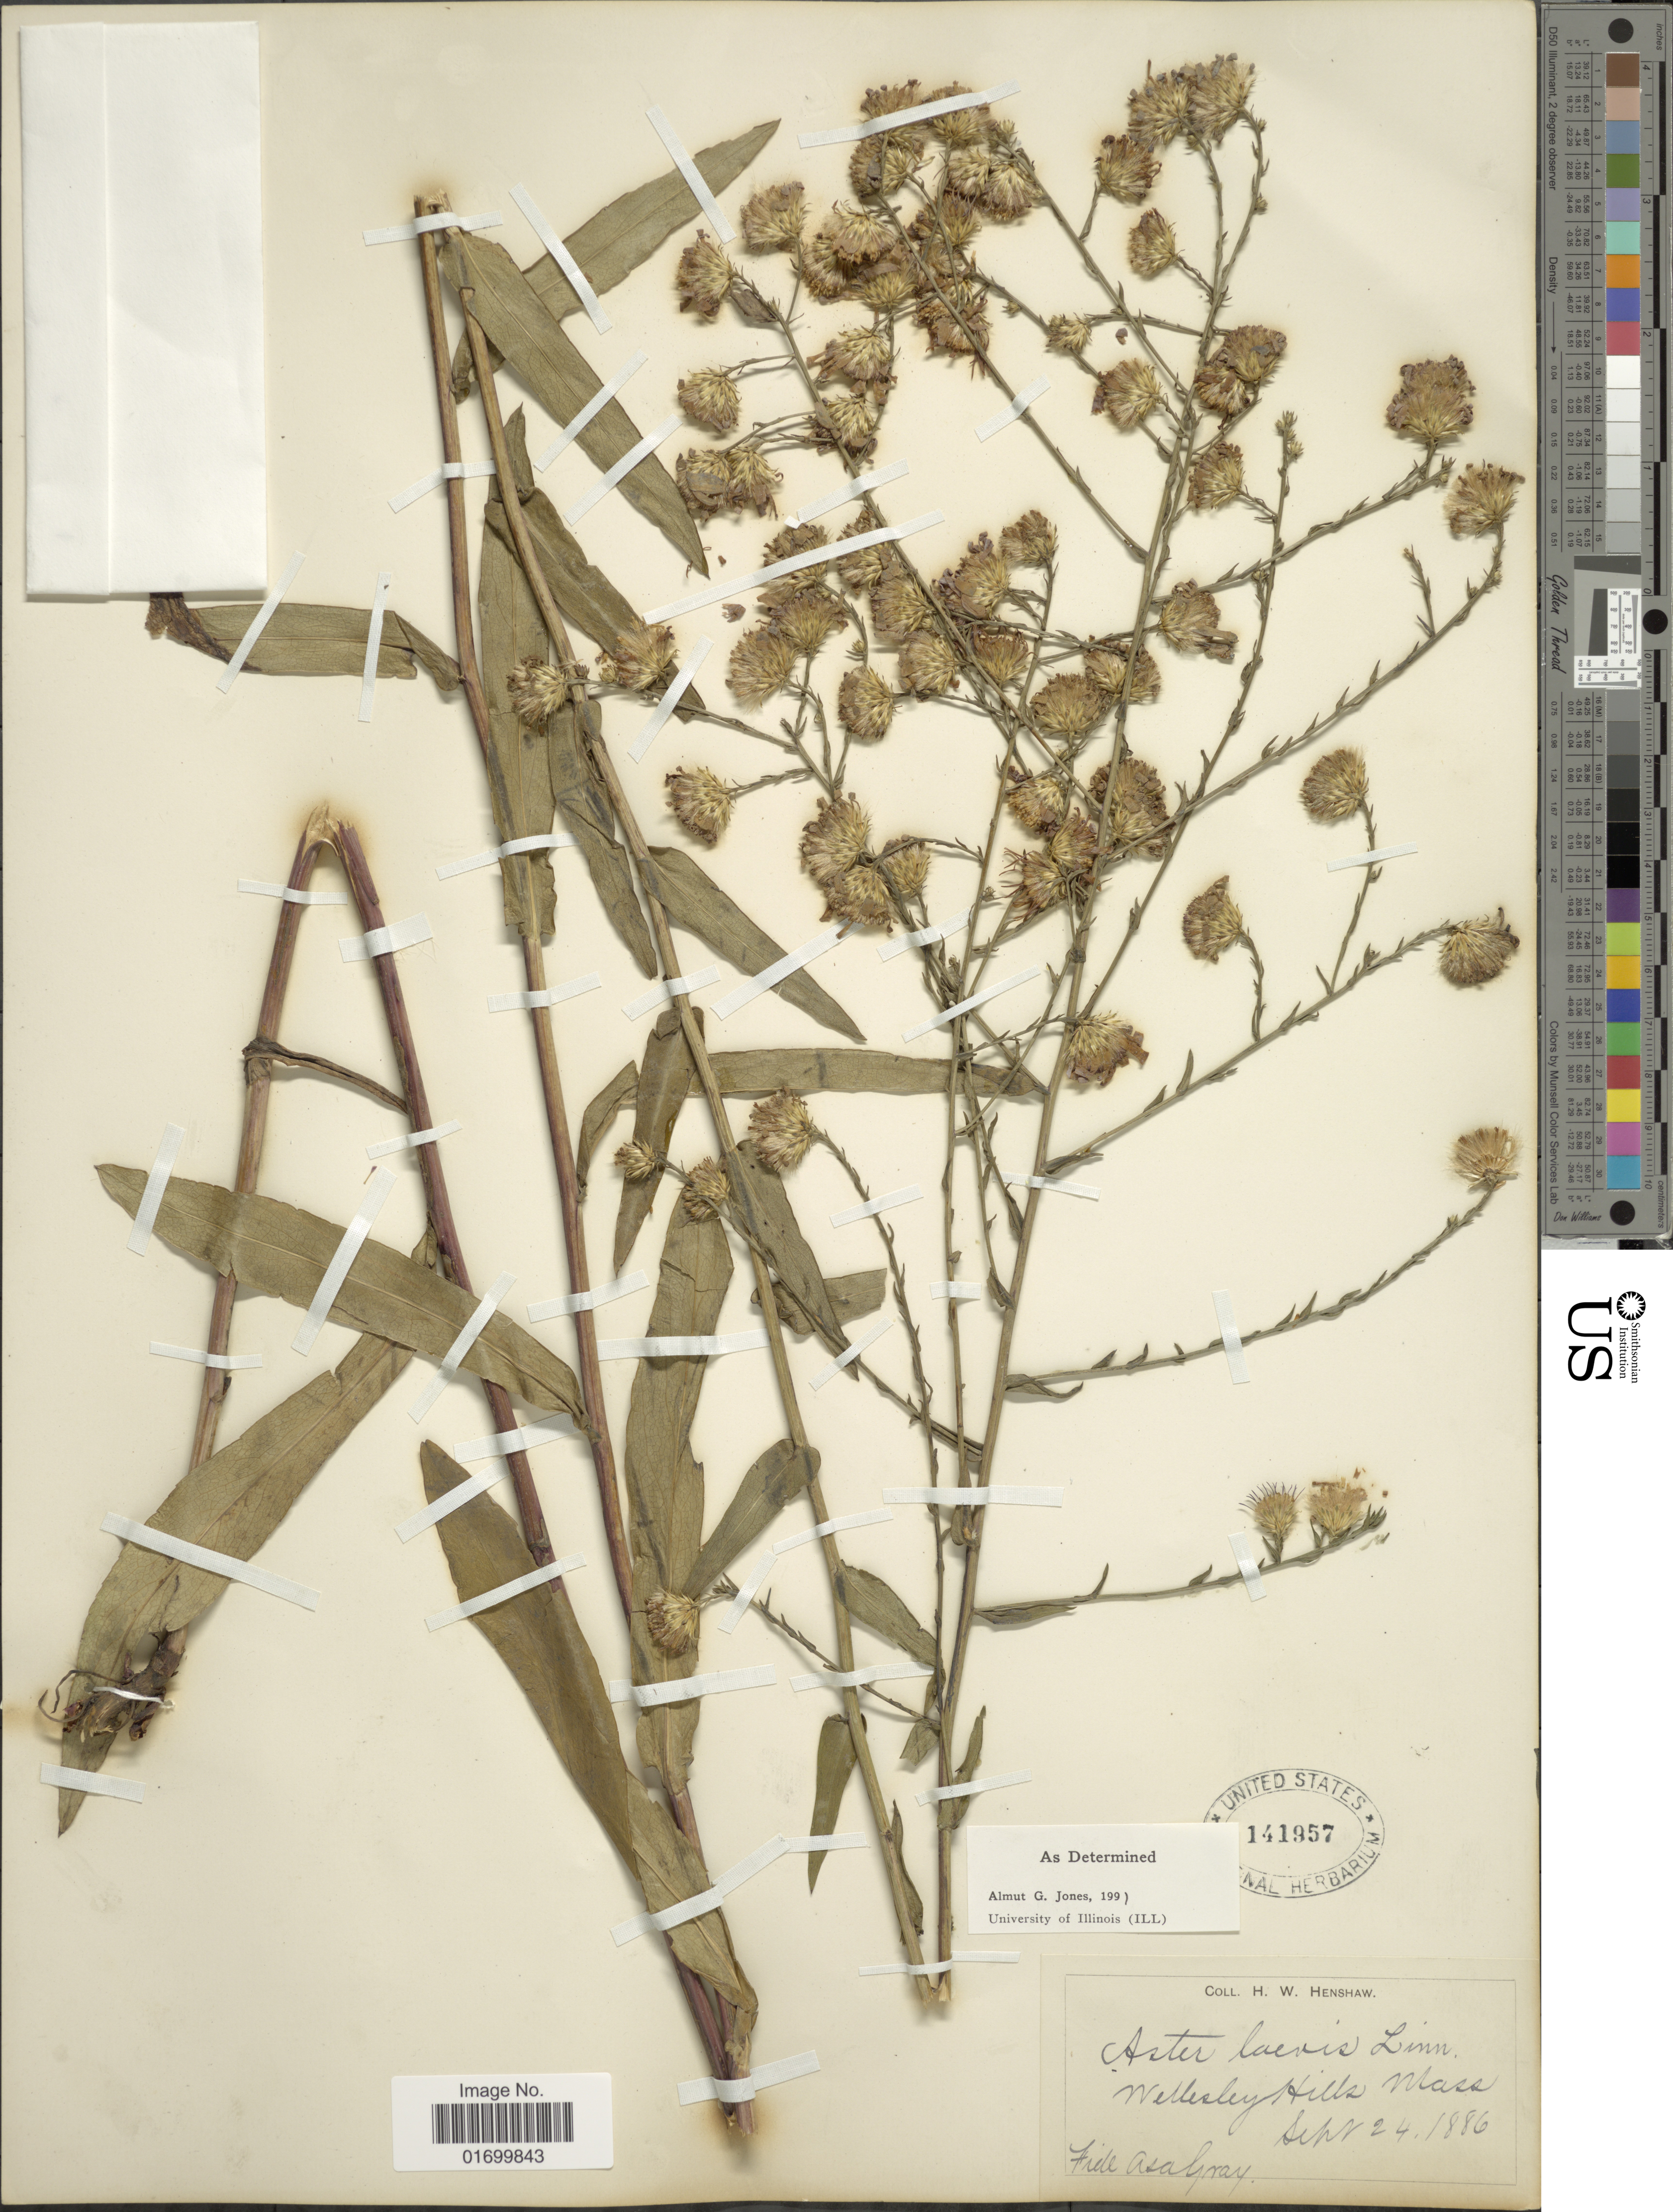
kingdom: Plantae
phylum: Tracheophyta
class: Magnoliopsida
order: Asterales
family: Asteraceae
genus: Symphyotrichum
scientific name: Symphyotrichum laeve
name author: (L.) Á. Löve & D. Löve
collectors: A. Gray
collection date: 1886-09-24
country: United States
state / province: Massachusetts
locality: Wellesley Hills Mass.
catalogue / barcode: US 141957